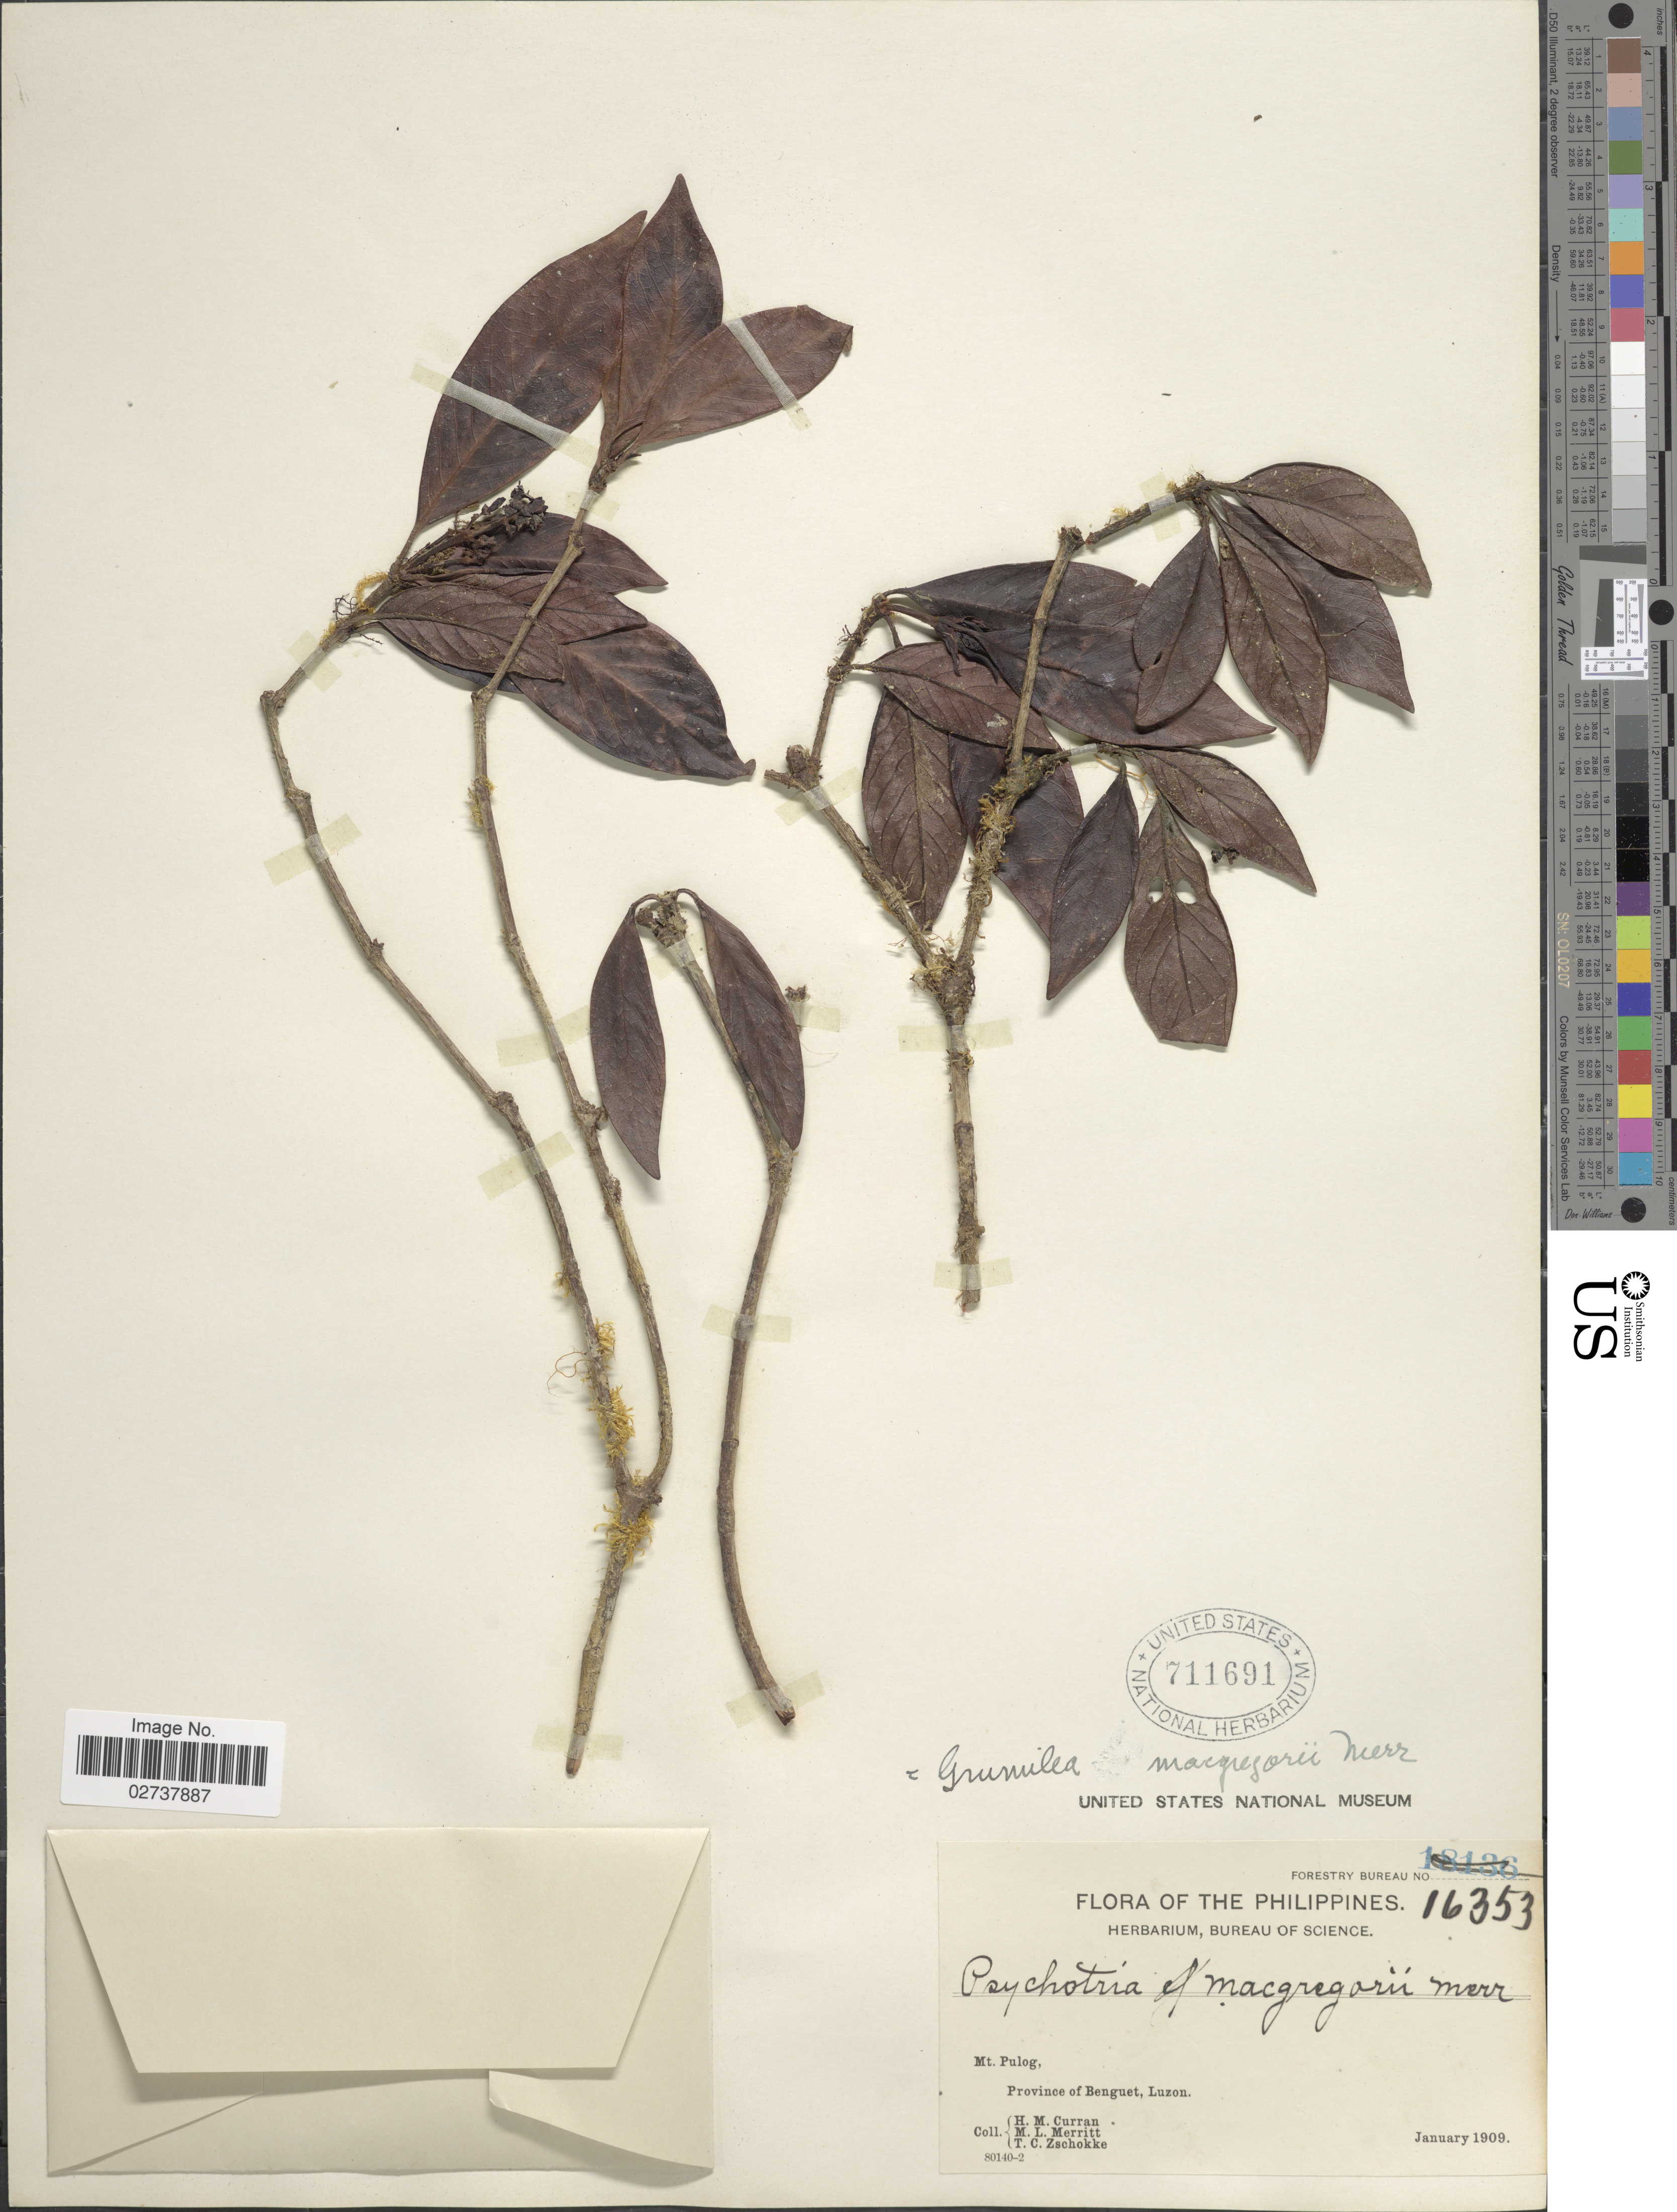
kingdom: Plantae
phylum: Tracheophyta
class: Magnoliopsida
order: Gentianales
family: Rubiaceae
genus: Psychotria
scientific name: Psychotria macgregorii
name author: Merr.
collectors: H. M. Curran, M. L. Merritt & T. C. Zschokke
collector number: Forestry Bureau16353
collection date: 1909-01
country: Philippines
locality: Mt. Pulog, Province of Benguet.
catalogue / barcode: US 711691